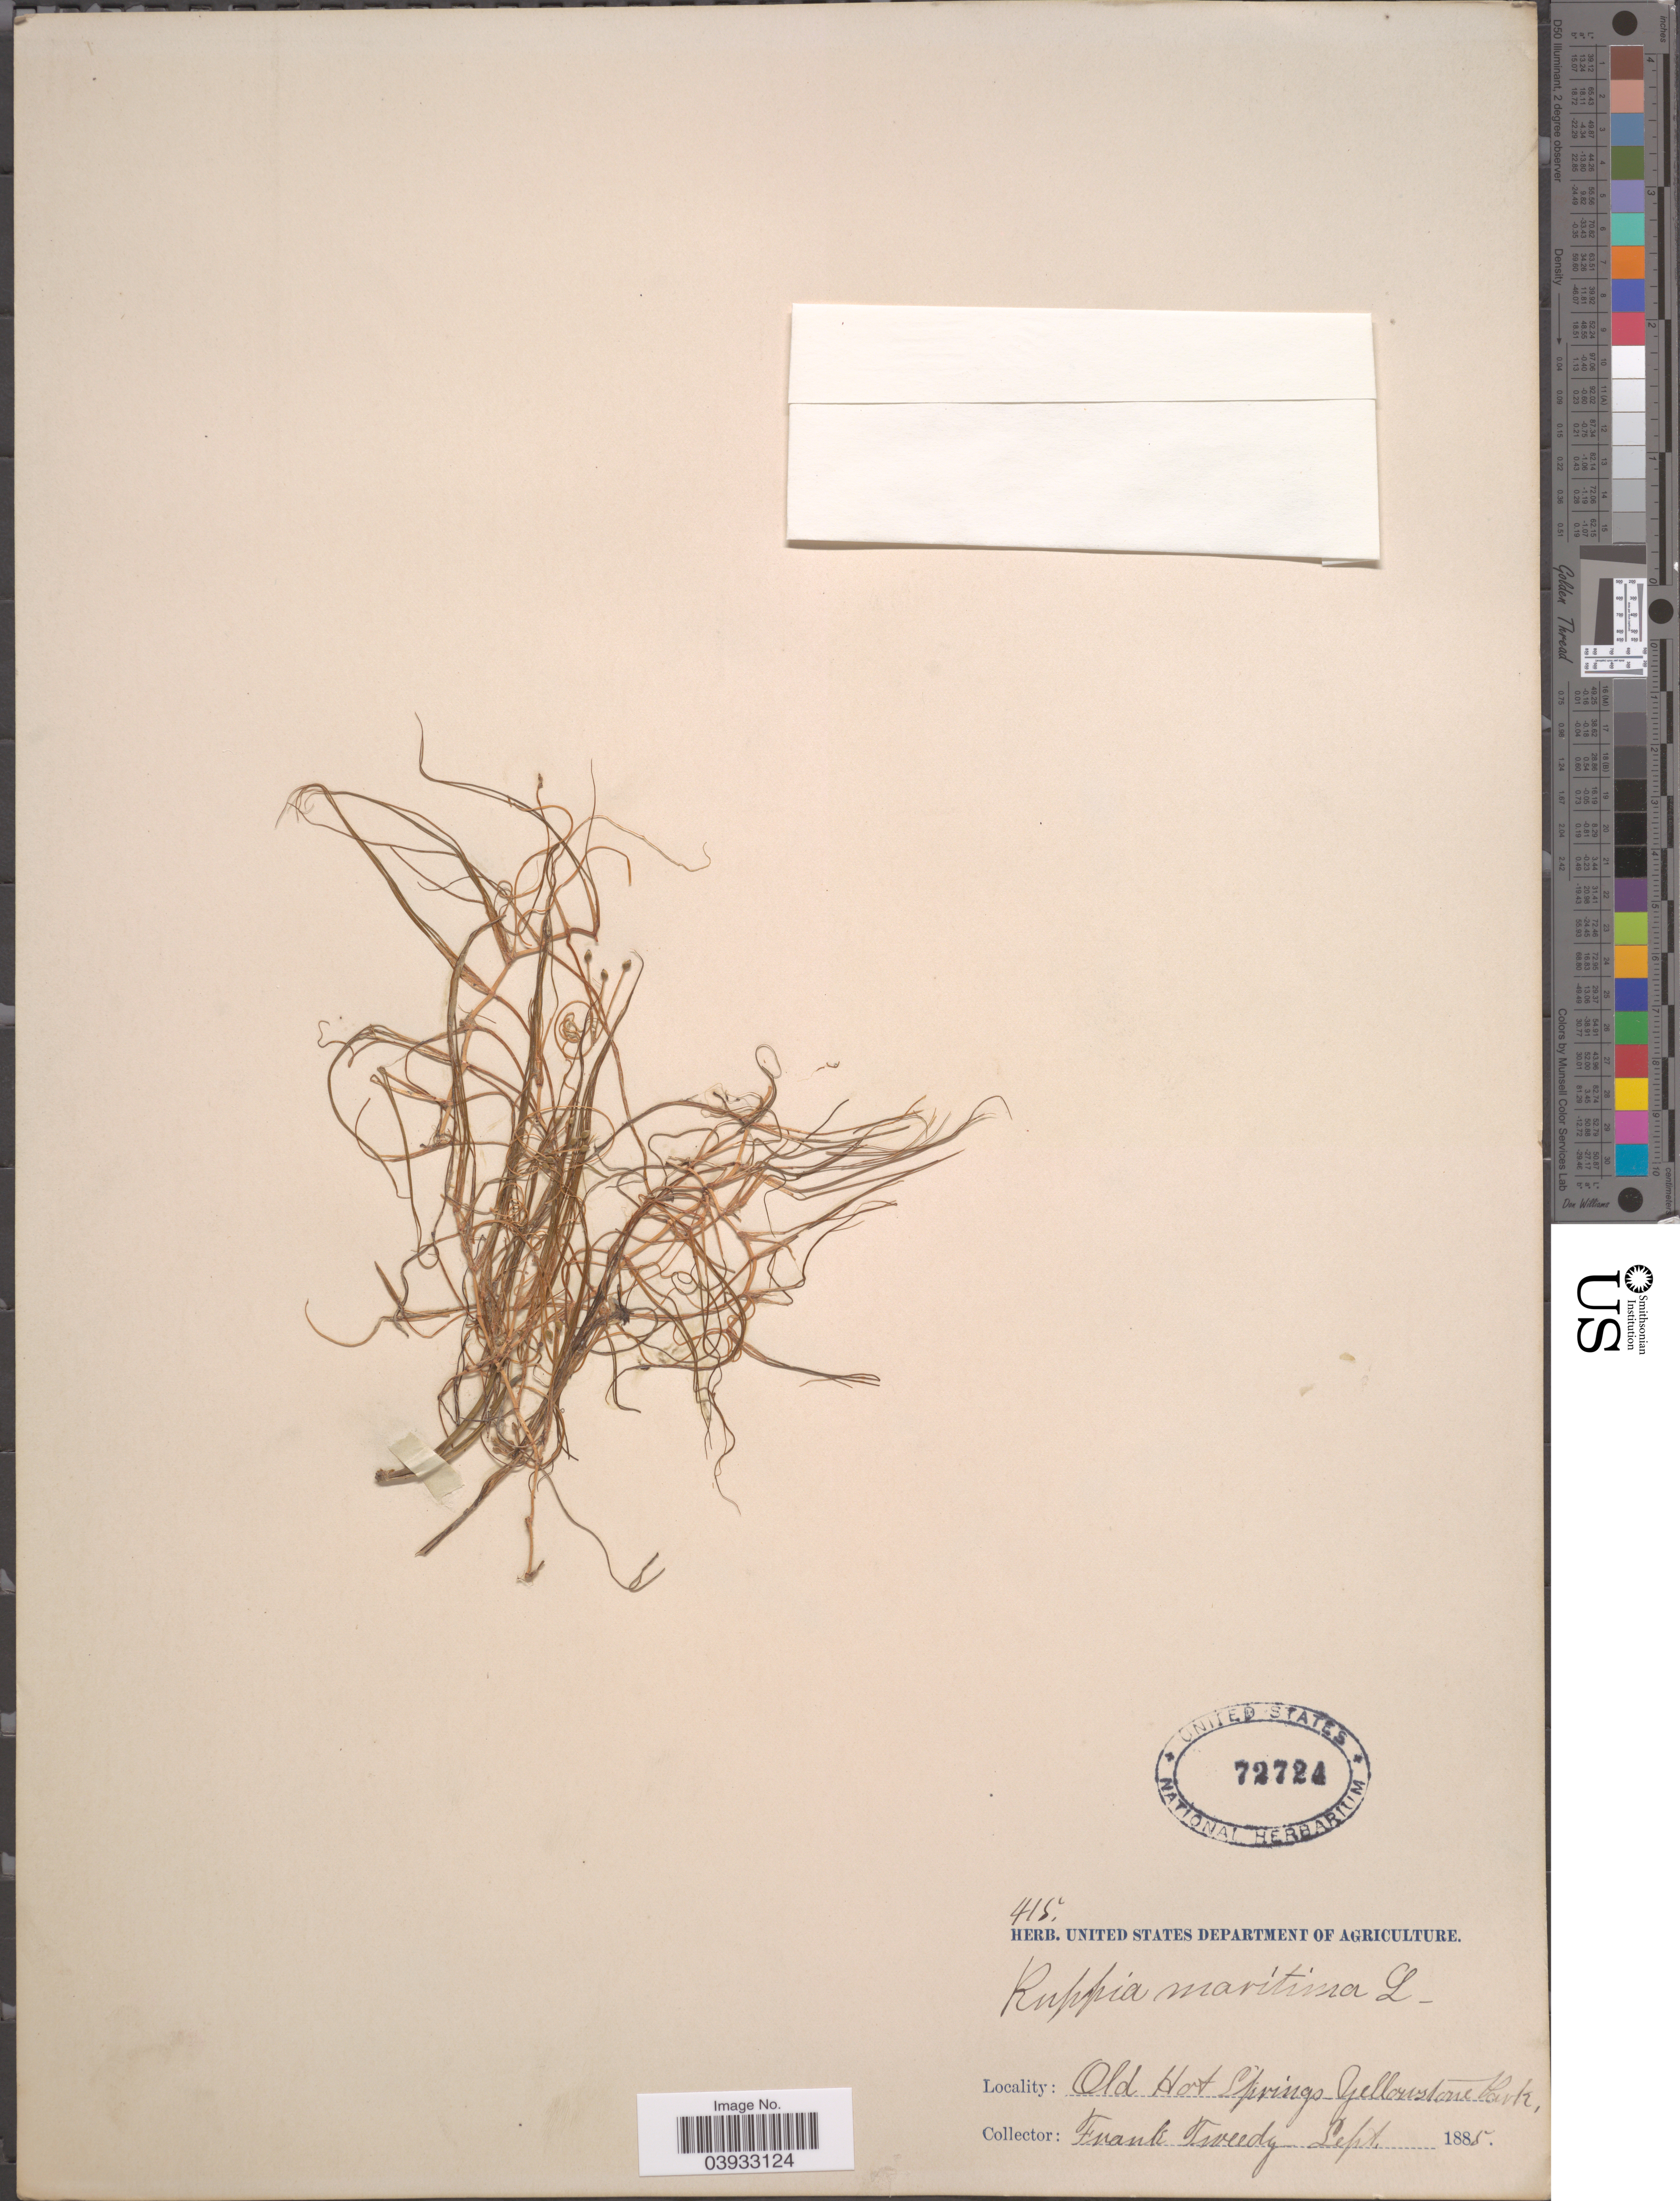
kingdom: Plantae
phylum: Tracheophyta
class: Liliopsida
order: Alismatales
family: Ruppiaceae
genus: Ruppia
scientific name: Ruppia maritima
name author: L.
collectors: F. Tweedy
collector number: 415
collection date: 1885-09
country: United States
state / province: Wyoming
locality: Old Hot Springs, Yellowstone Park.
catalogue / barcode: US 72724